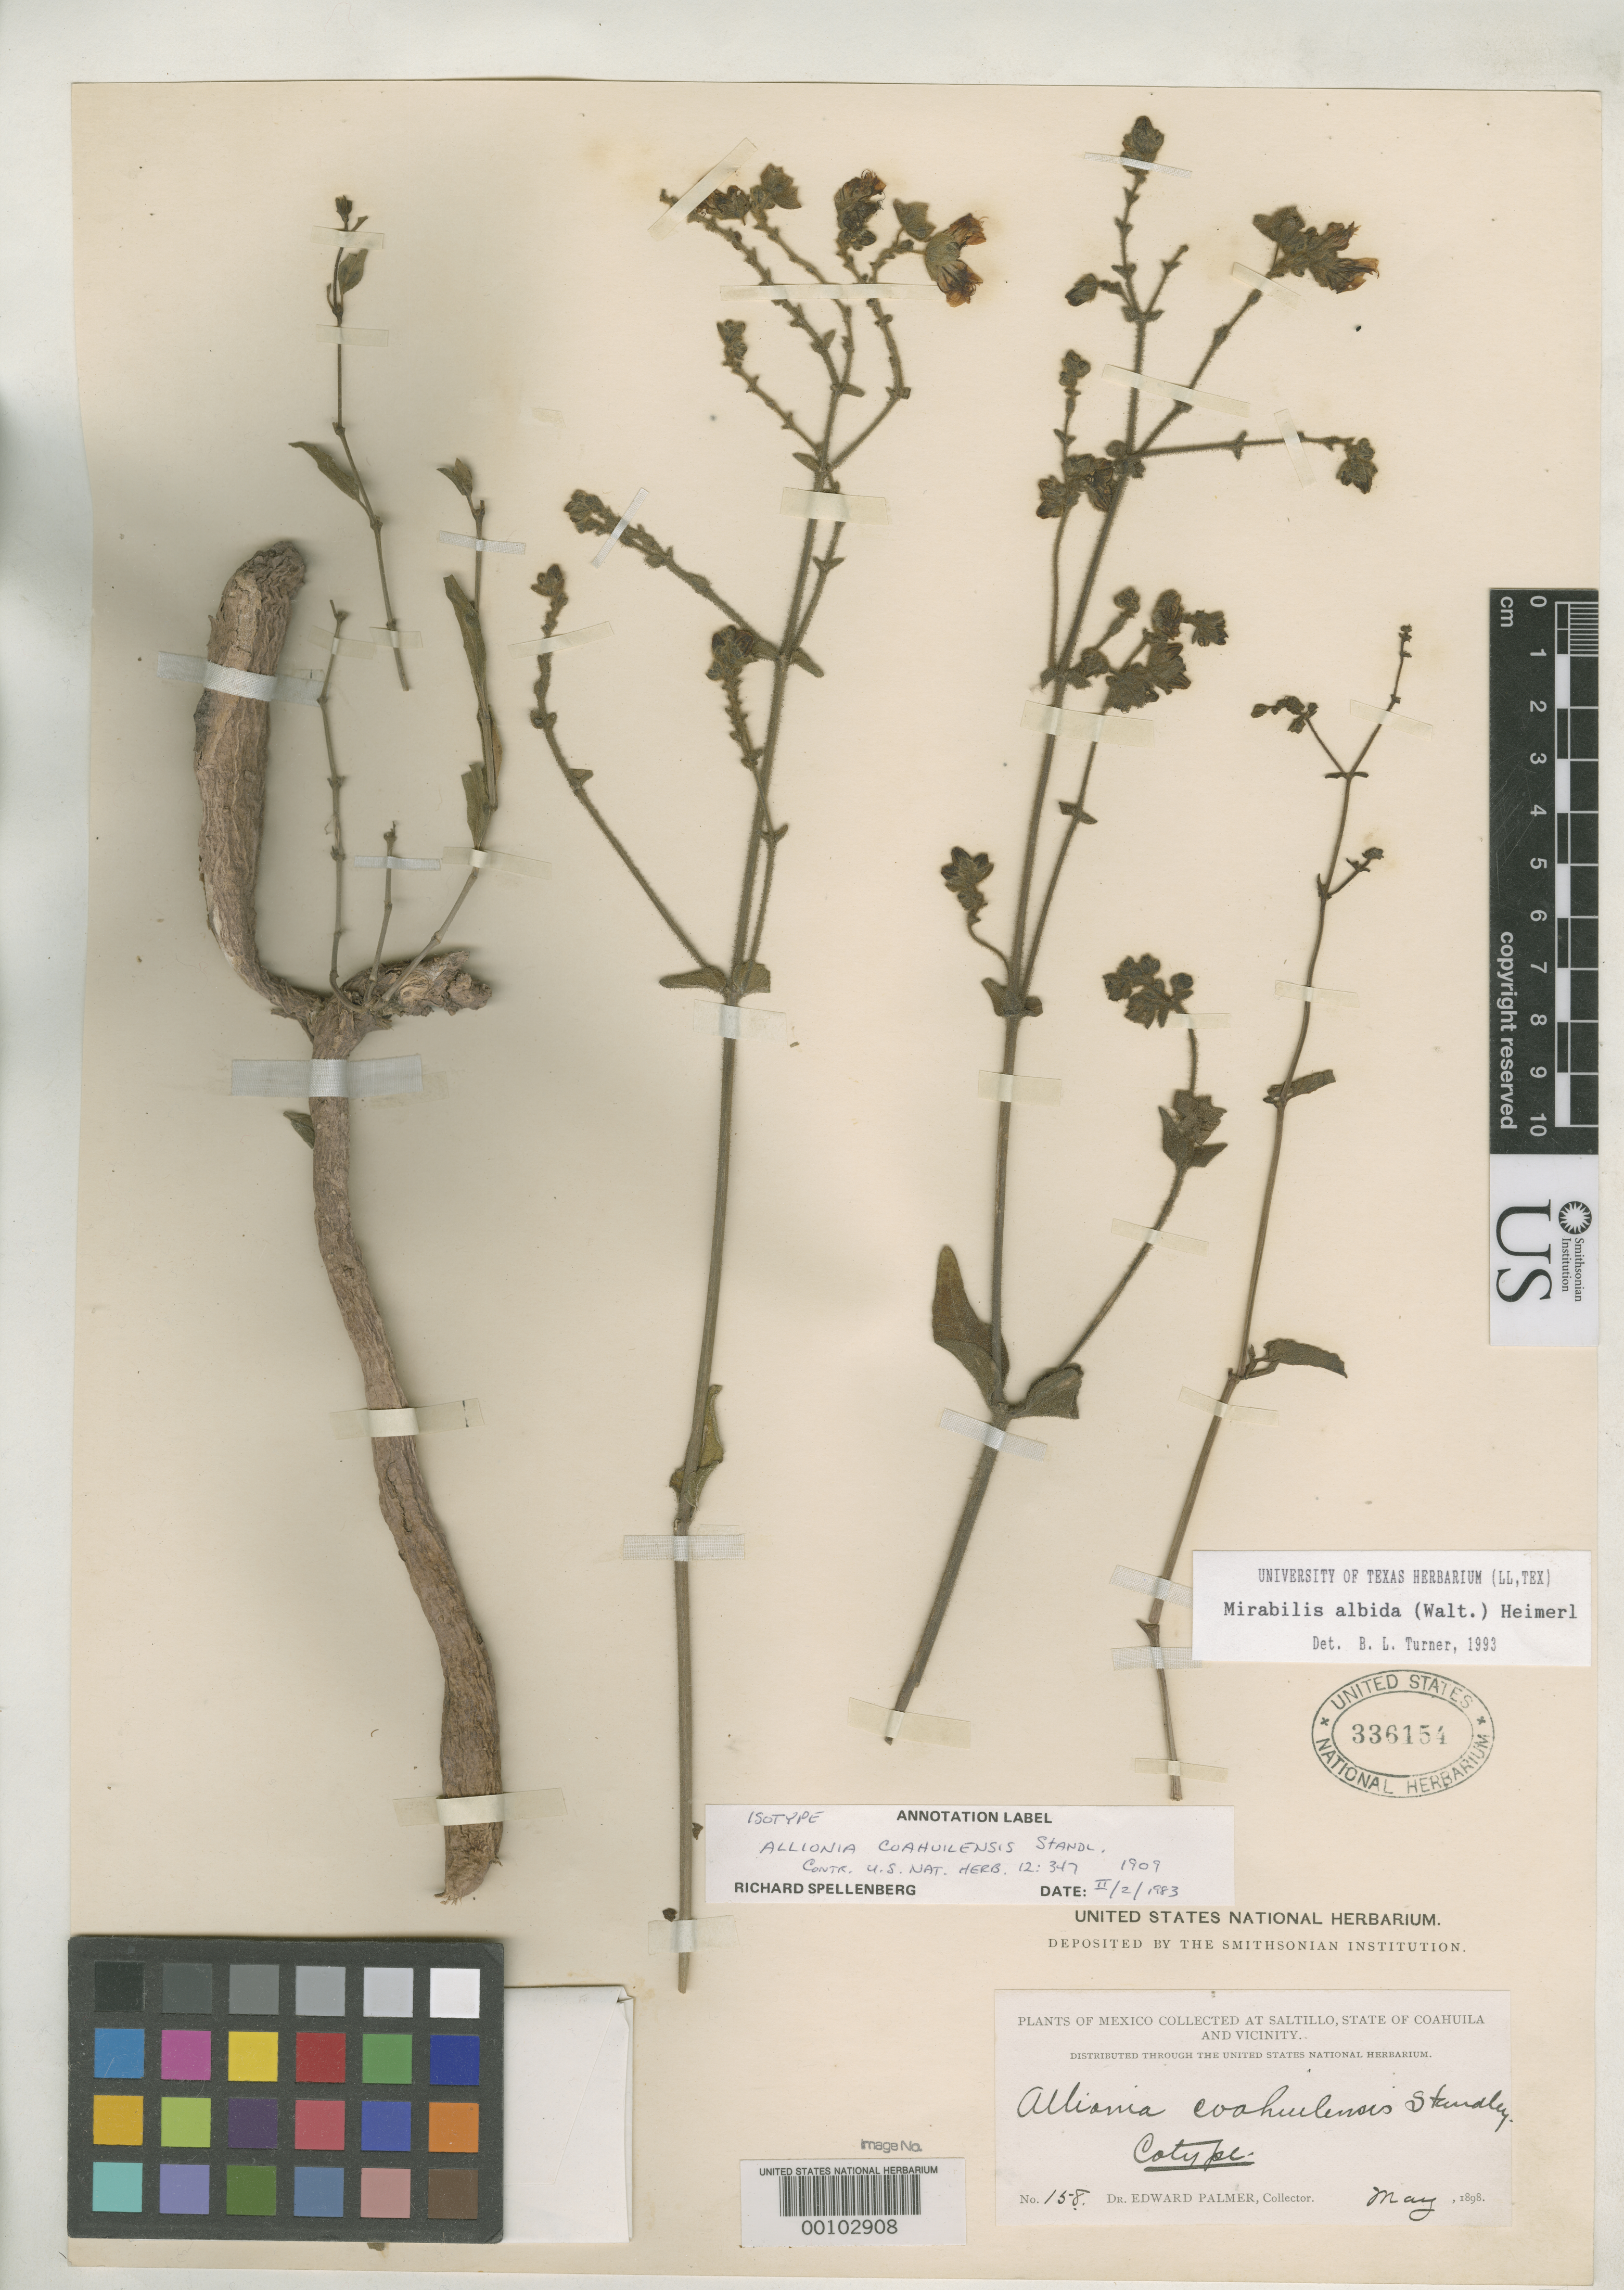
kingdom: Plantae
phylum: Tracheophyta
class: Magnoliopsida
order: Caryophyllales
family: Nyctaginaceae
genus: Allionia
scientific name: Allionia coahuilensis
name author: Standl.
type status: Isotype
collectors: E. Palmer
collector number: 158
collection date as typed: May 1898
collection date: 1898-05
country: Mexico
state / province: Coahuila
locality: Saltillo and vicinity.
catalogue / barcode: US 336154